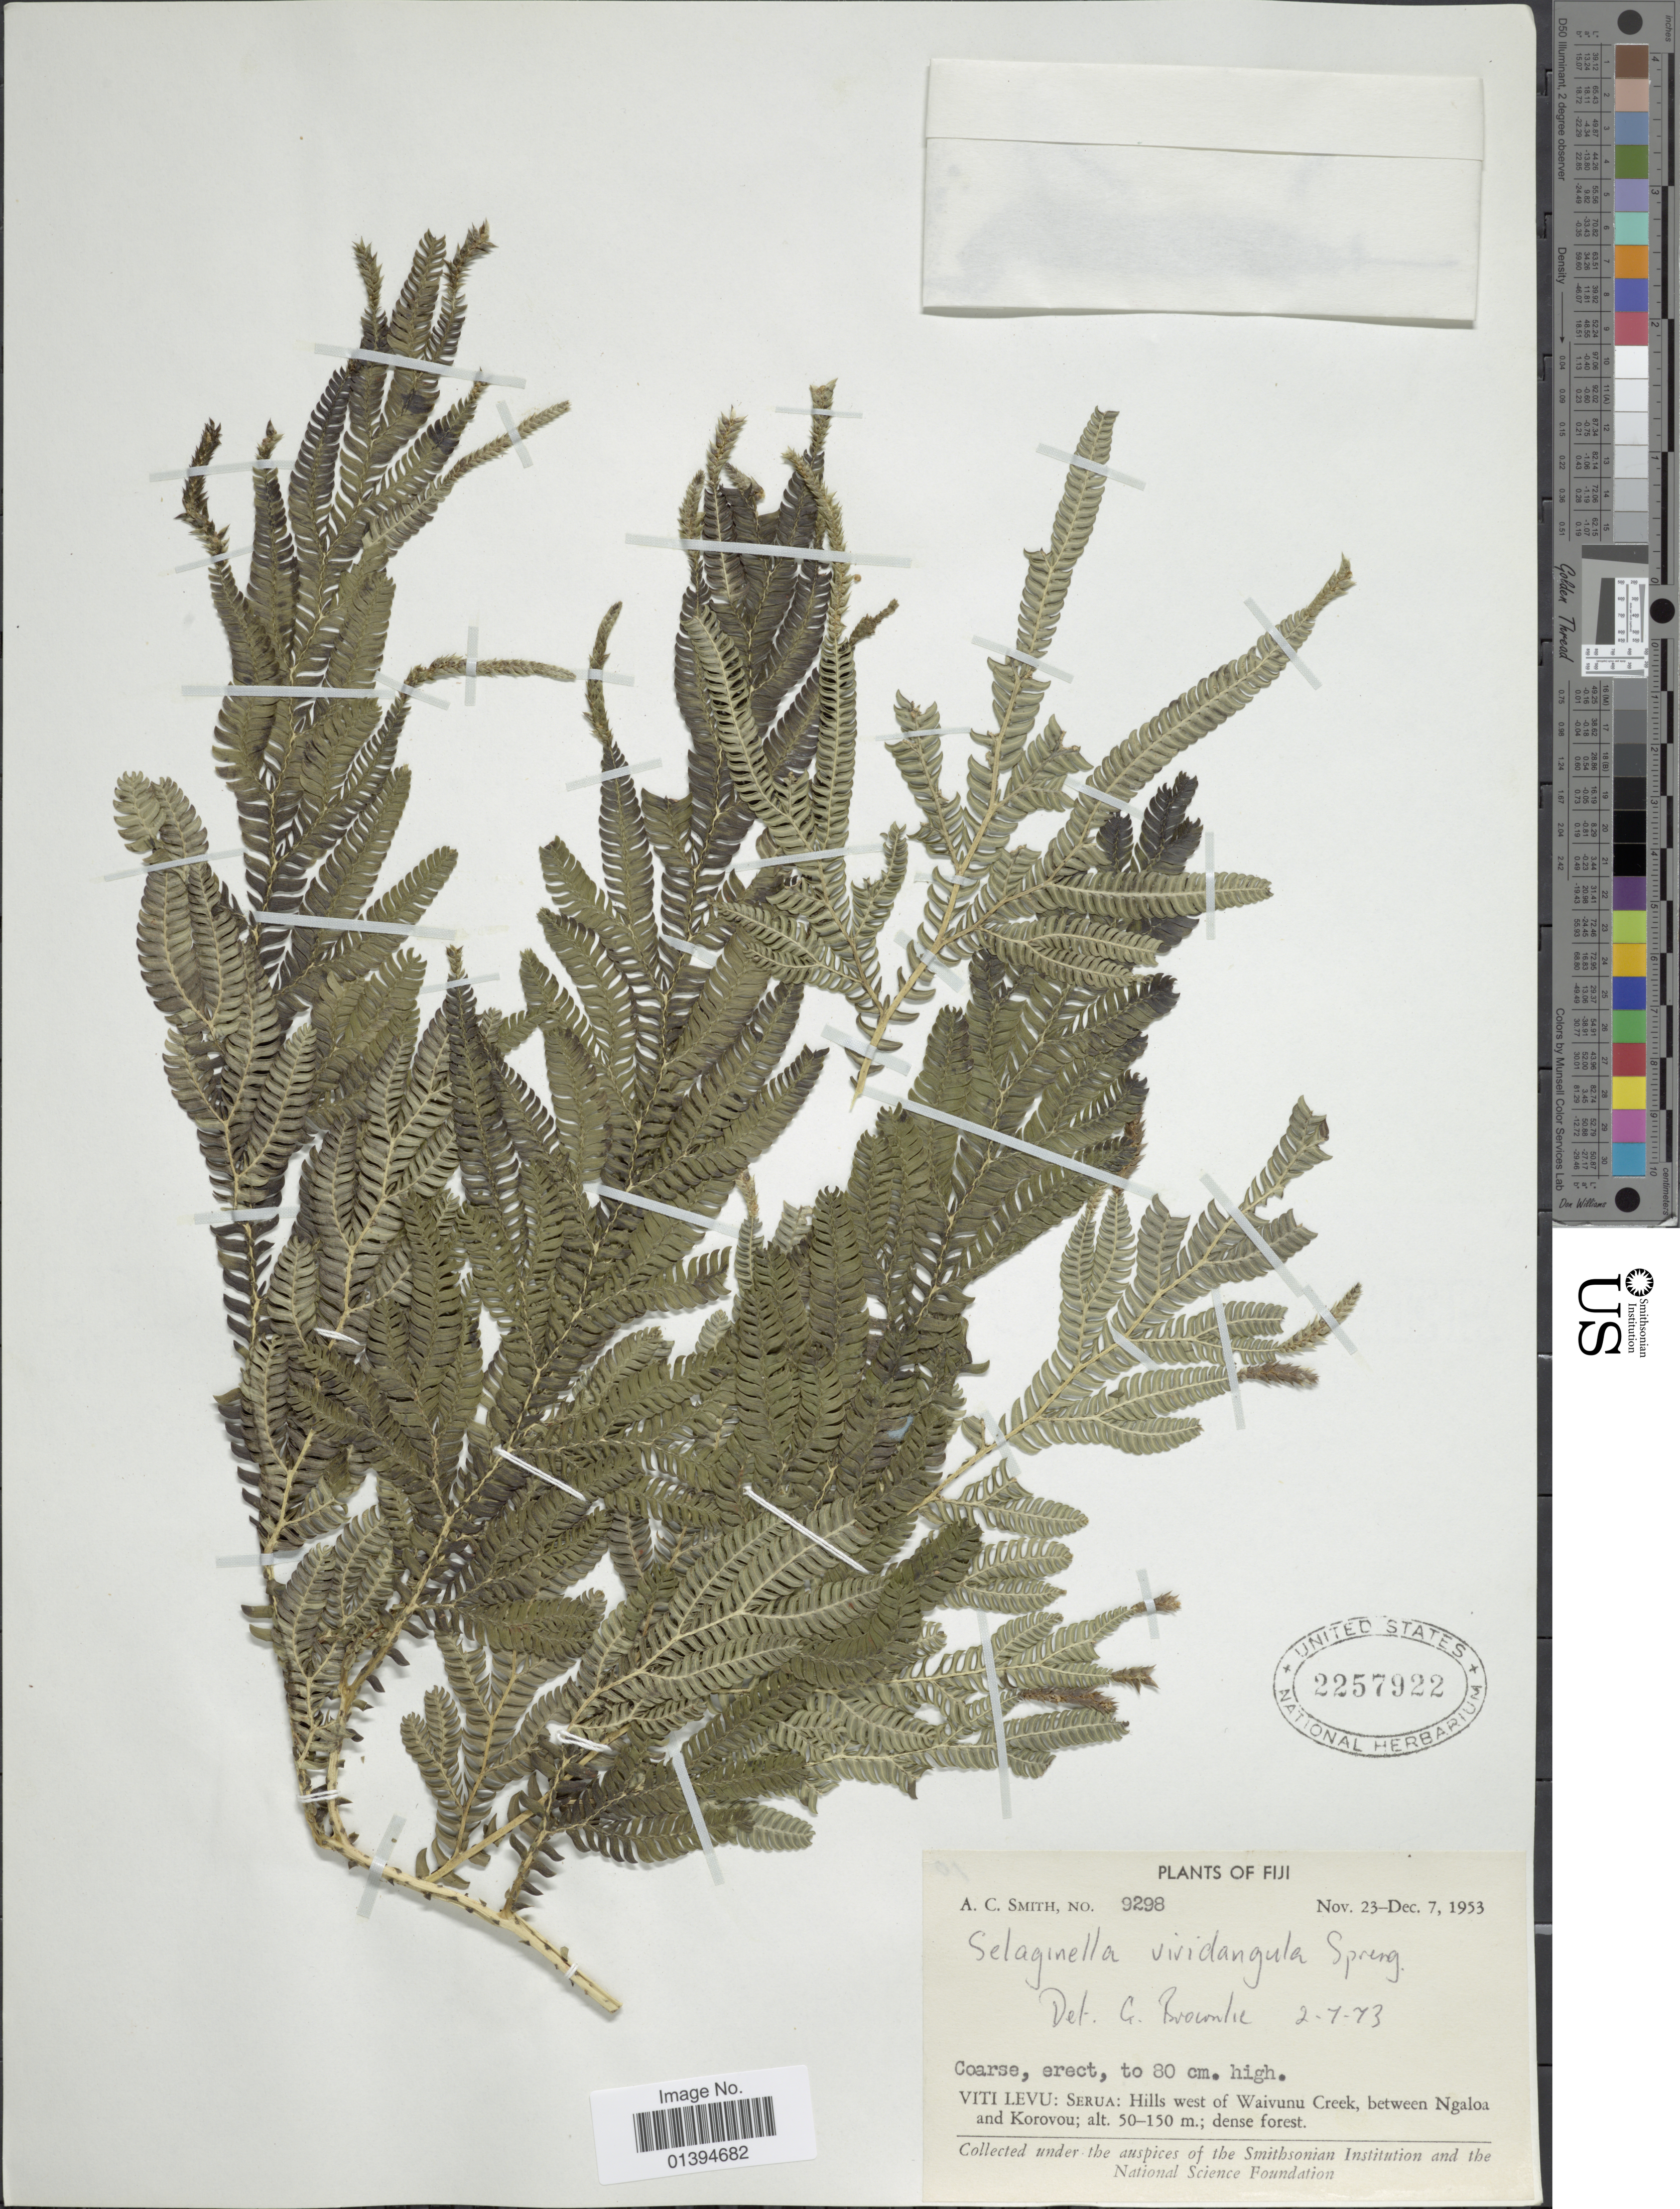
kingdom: Plantae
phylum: Tracheophyta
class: Lycopodiopsida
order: Selaginellales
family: Selaginellaceae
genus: Selaginella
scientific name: Selaginella viridangula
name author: Spring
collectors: A. C. Smith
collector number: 9298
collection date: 1953-11-23/1953-12-07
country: Fiji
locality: Viti Levu: Serua: hills West of Waivunu Creek, between Ngaloa and Korovou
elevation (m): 50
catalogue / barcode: US 2257922